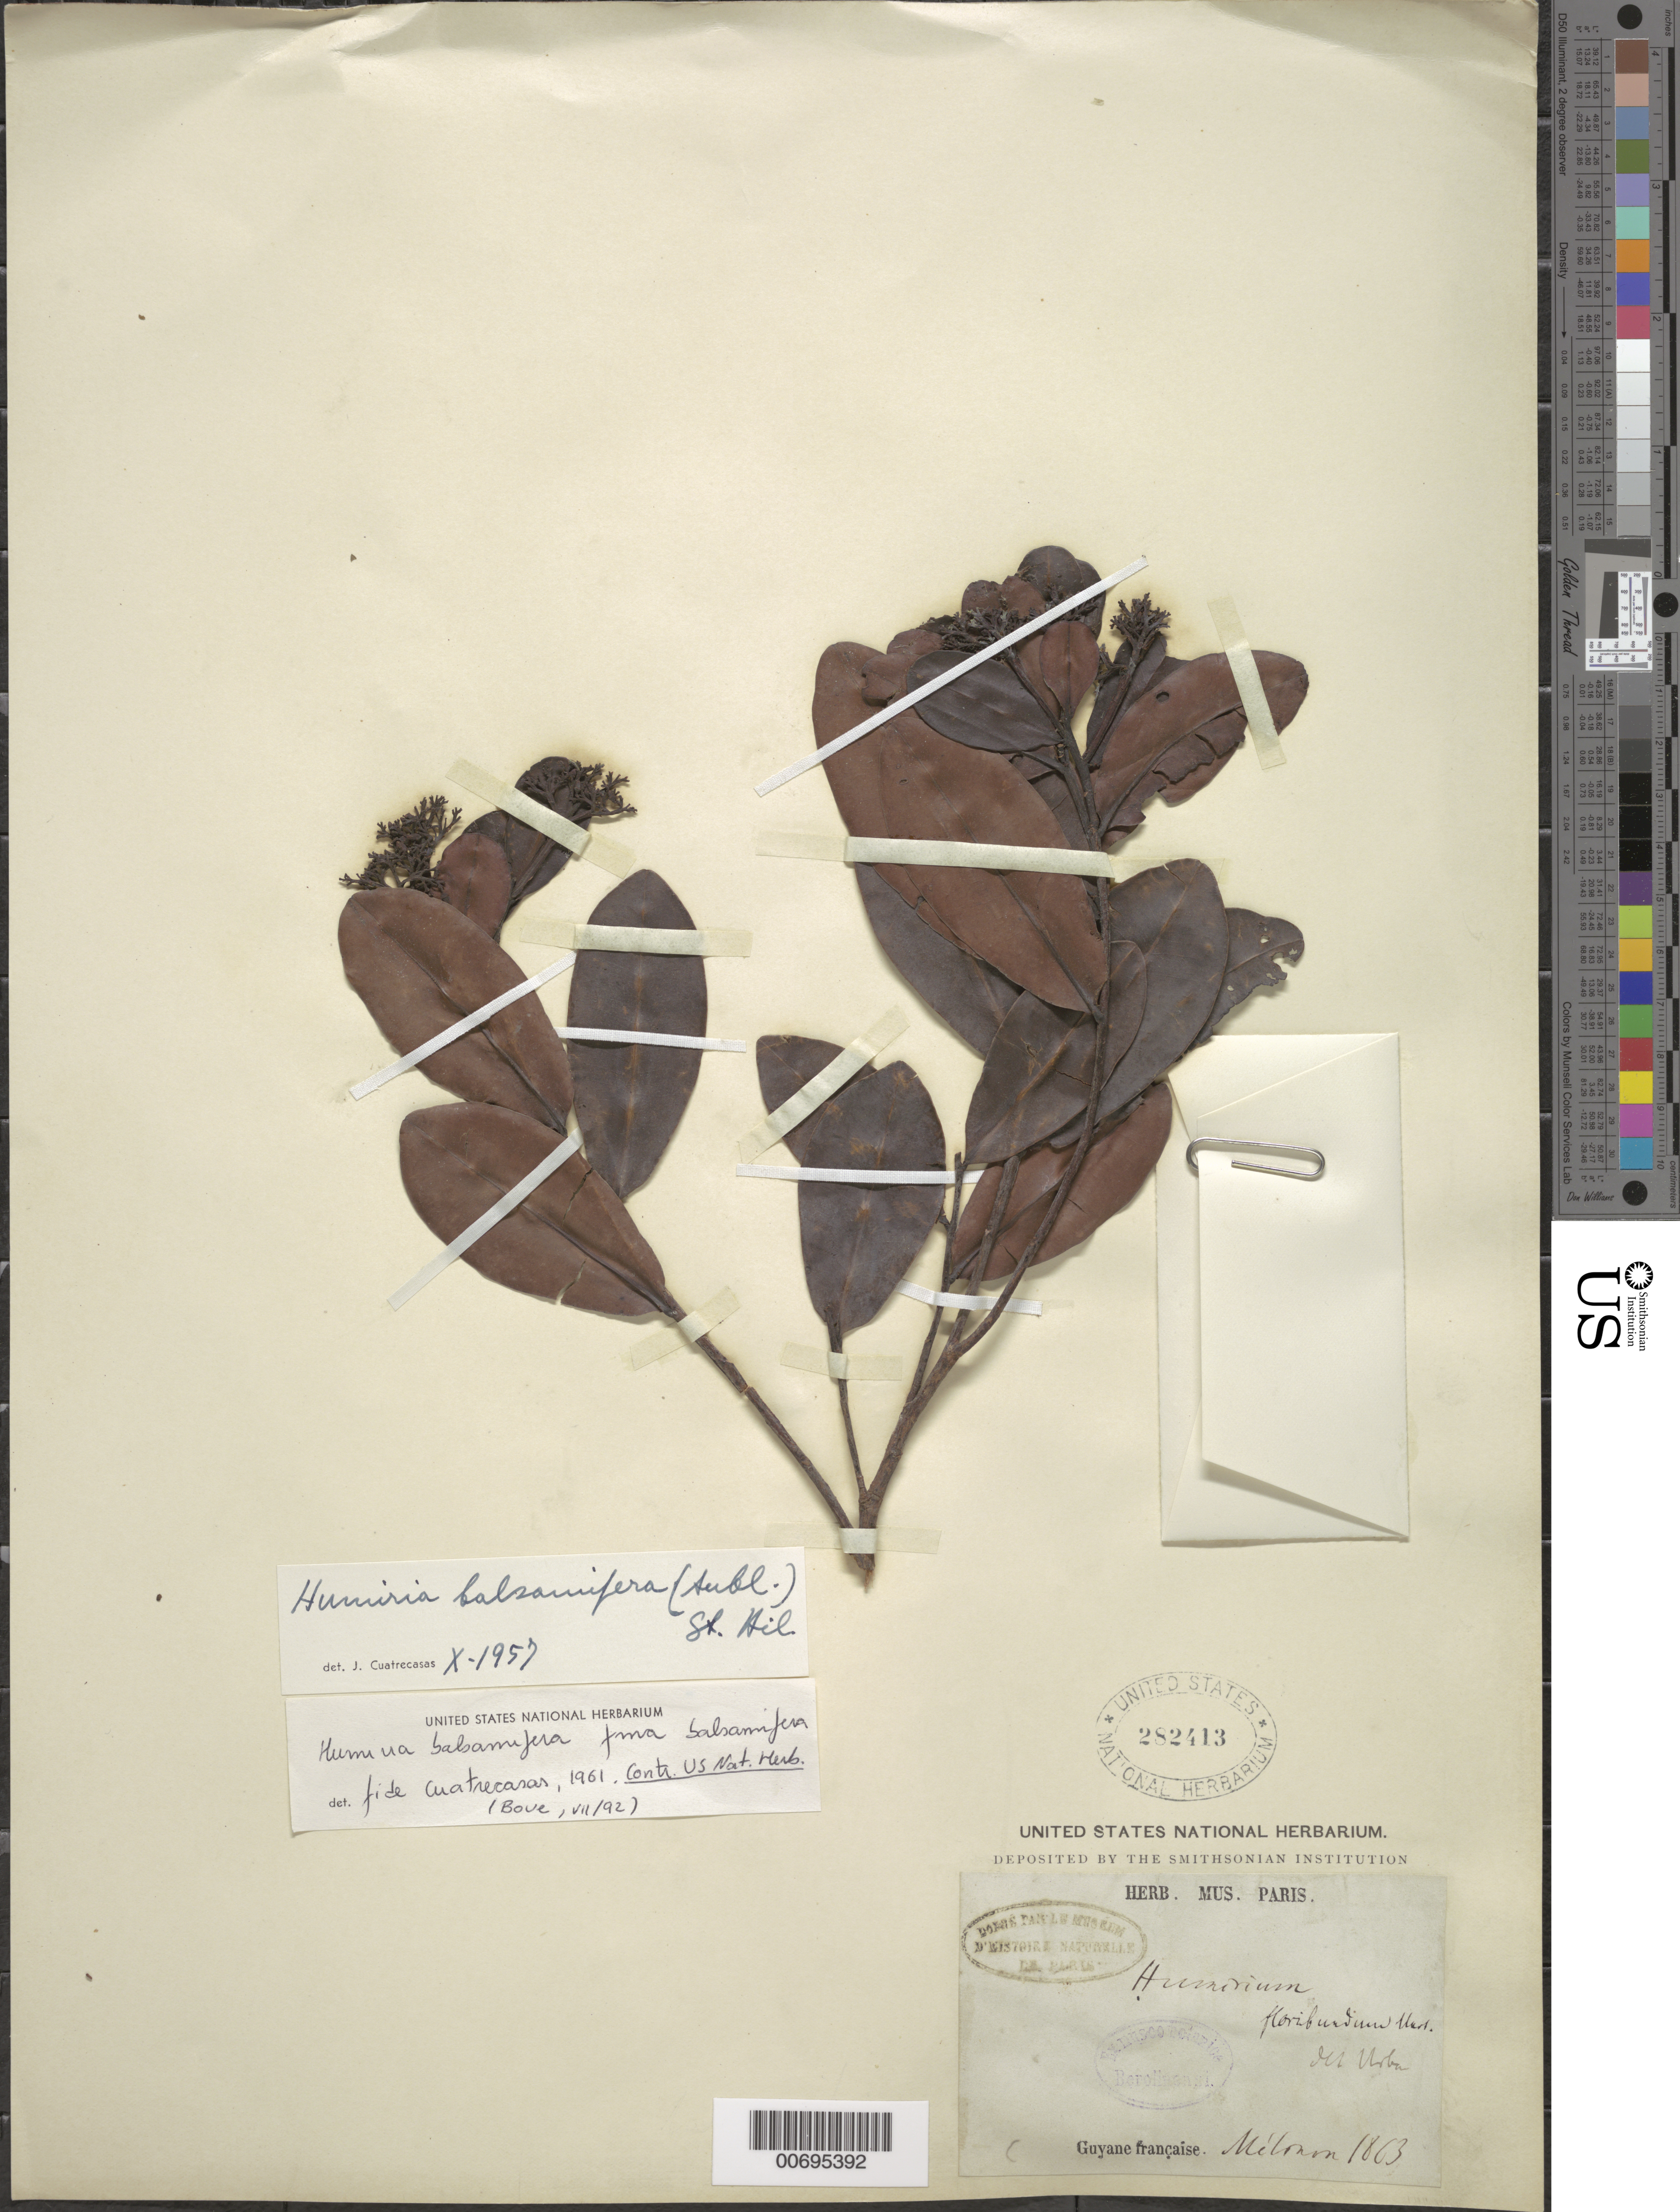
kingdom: Plantae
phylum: Tracheophyta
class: Magnoliopsida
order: Malpighiales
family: Humiriaceae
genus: Humiria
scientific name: Humiria balsamifera f. balsamifera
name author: Aubl.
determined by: Bove, F.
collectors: E. Mélinon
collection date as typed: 1863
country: French Guiana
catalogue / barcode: US 282413